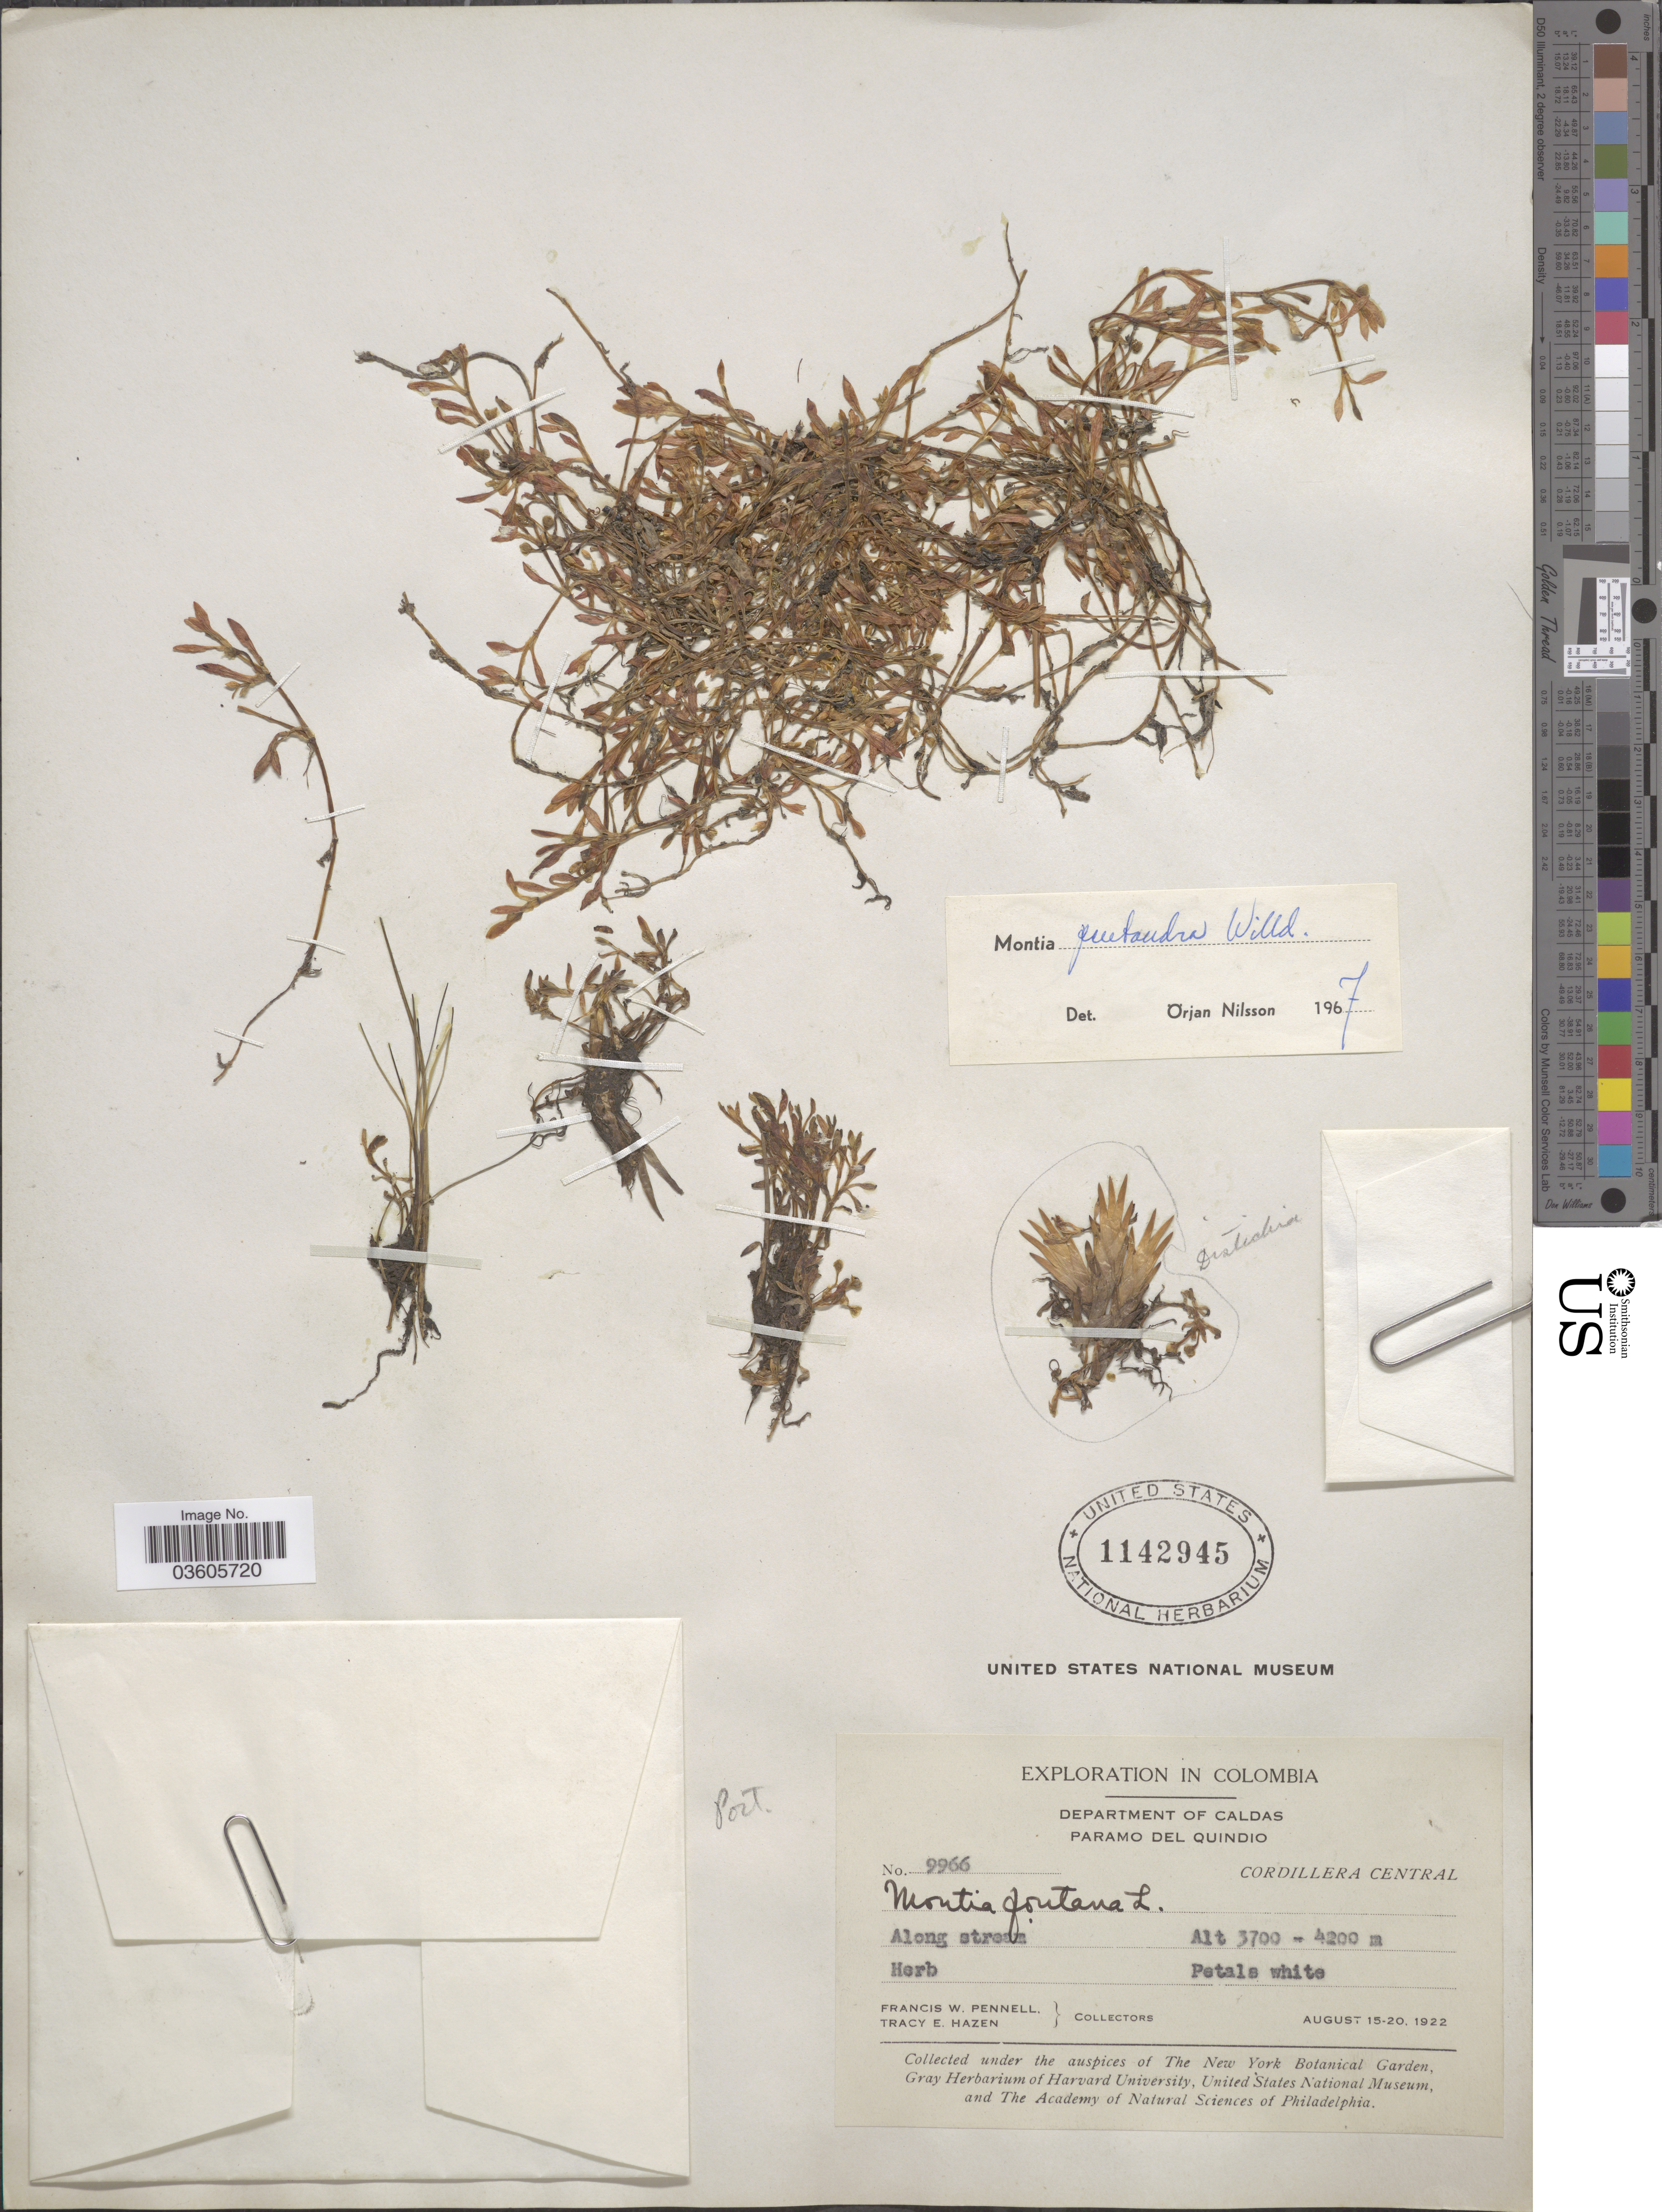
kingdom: Plantae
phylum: Tracheophyta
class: Magnoliopsida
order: Caryophyllales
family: Montiaceae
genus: Montia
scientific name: Montia pentandra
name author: Willd. ex Cham.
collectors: F. W. Pennell & T. E. Hazen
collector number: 9966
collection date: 1922-08-15/1922-08-20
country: Colombia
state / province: Caldas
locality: Department of Caldas. Paramo del Quindio. Cordillera Central.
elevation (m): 3700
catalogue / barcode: US 1142945